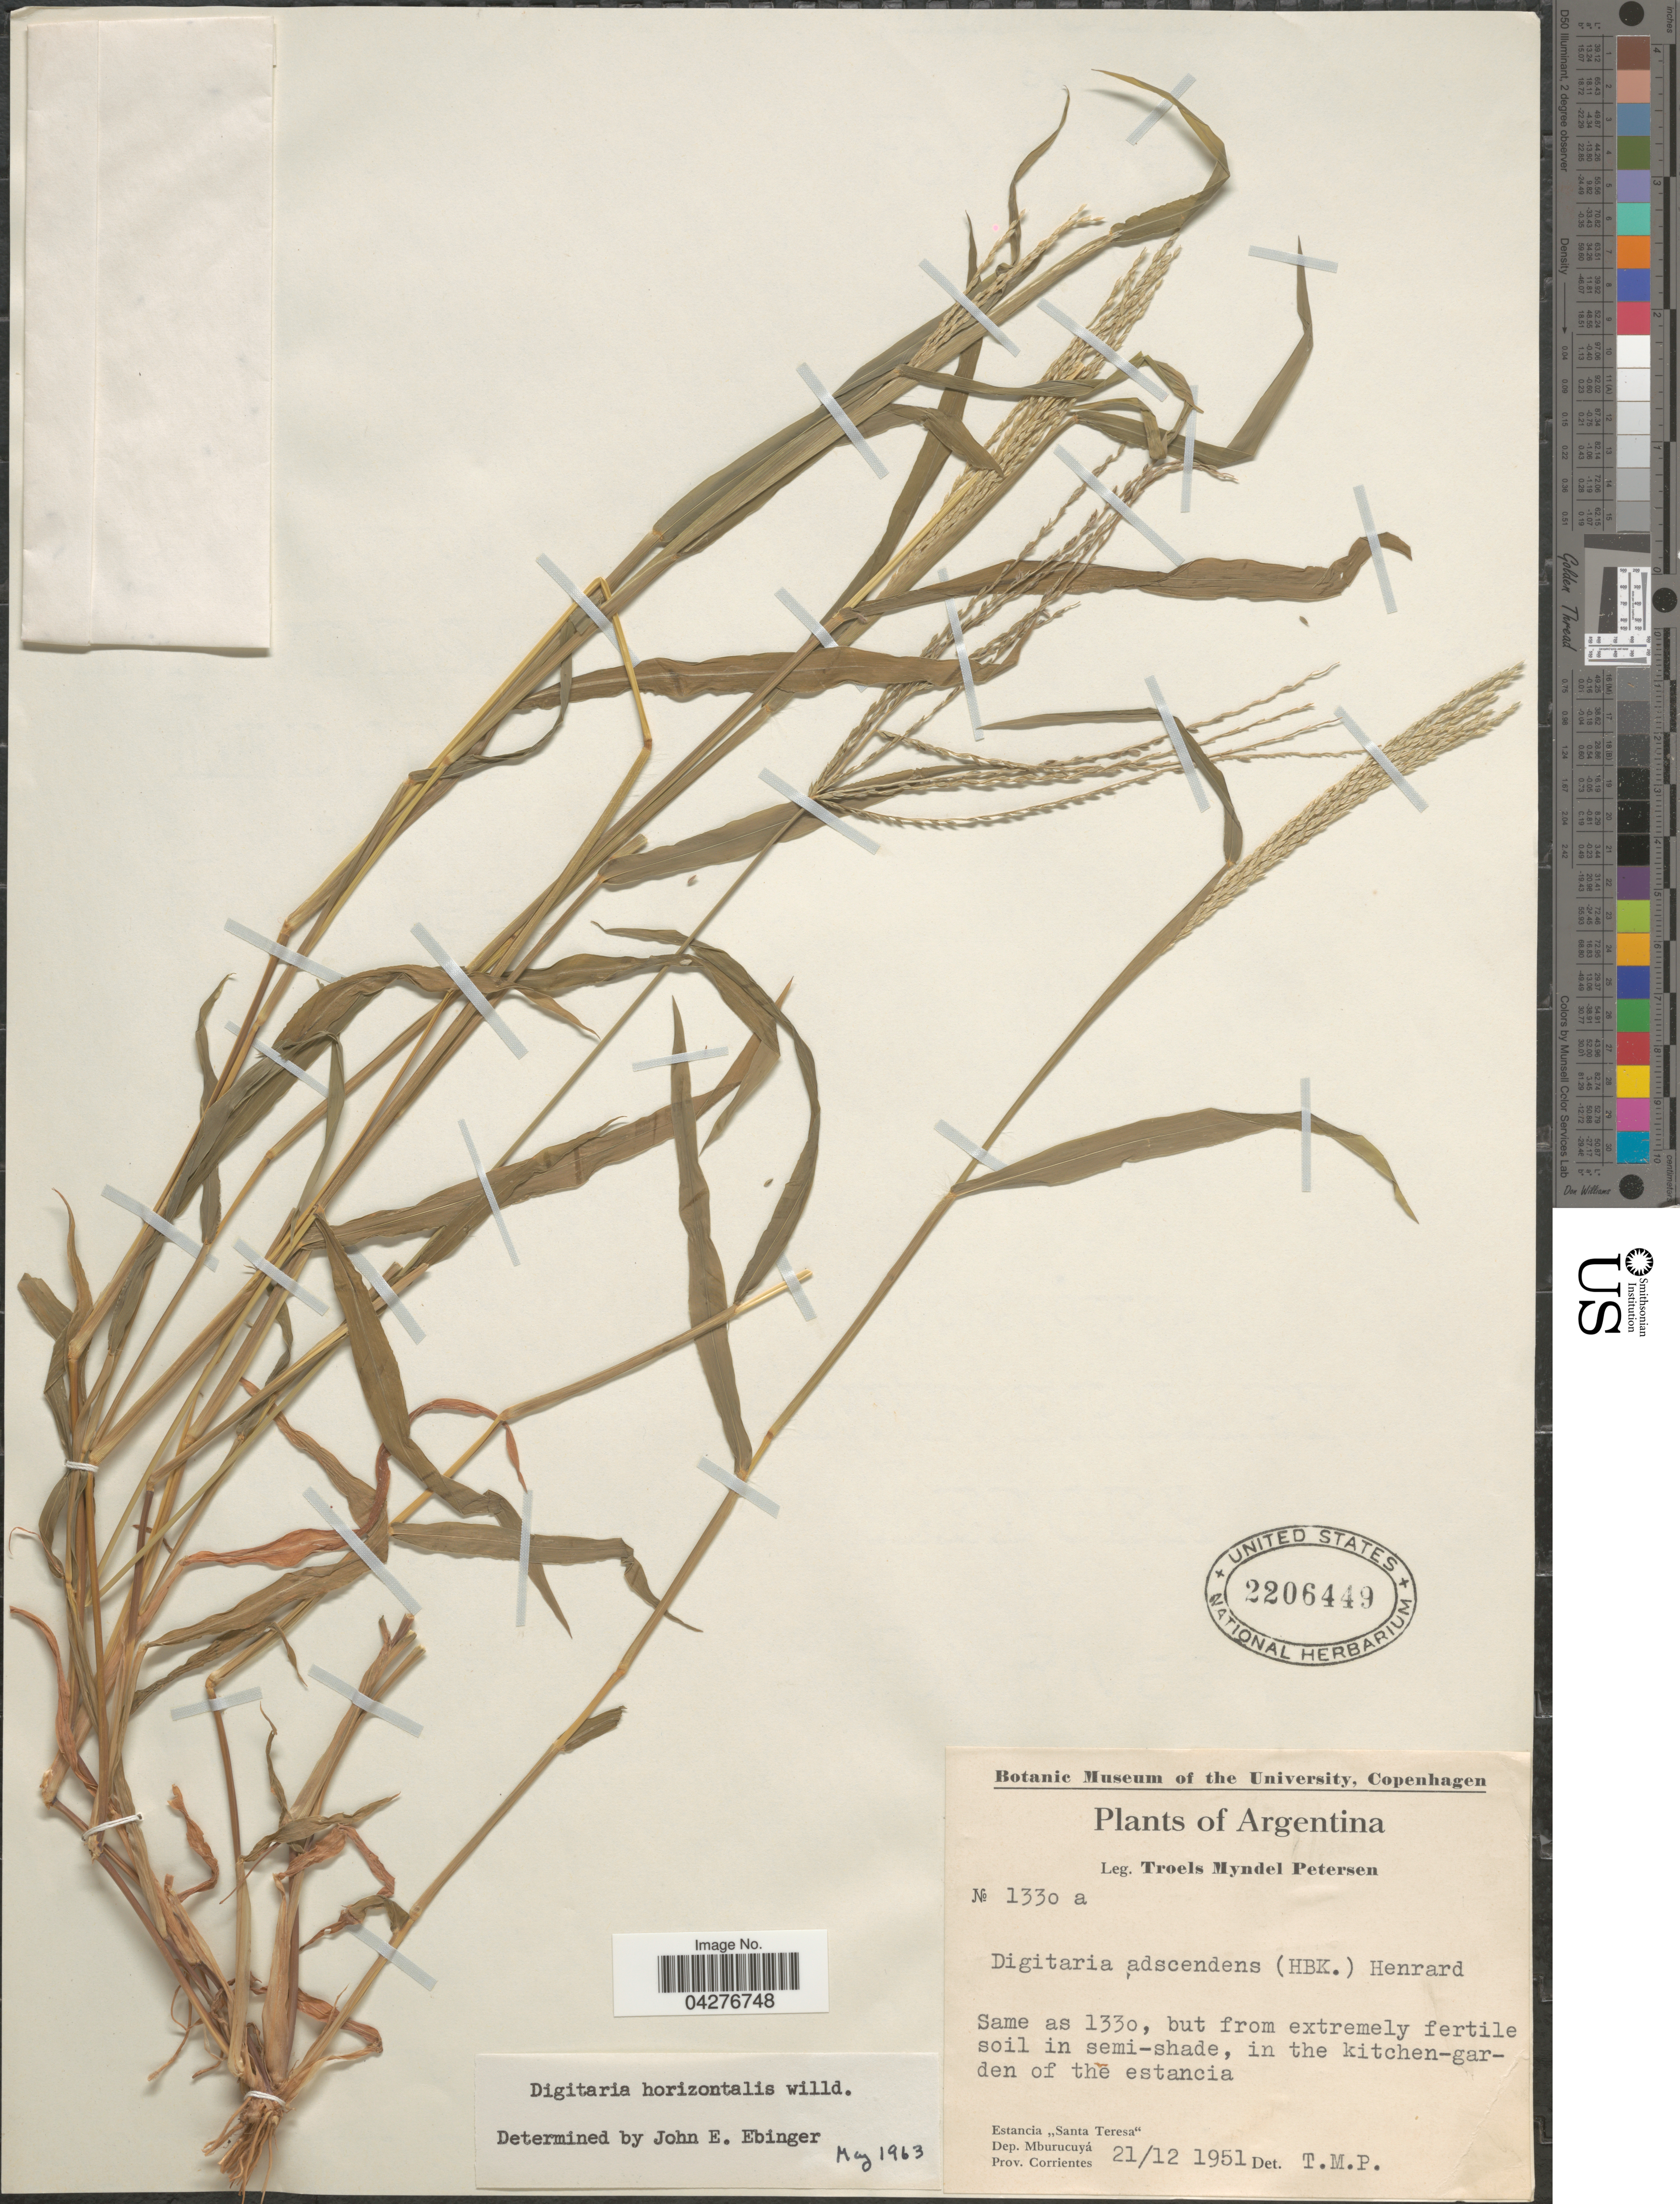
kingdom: Plantae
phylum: Tracheophyta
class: Liliopsida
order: Poales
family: Poaceae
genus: Digitaria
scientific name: Digitaria horizontalis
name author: Willd.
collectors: T. M. Petersen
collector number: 1330a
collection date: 1951-12-21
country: Argentina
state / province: Corrientes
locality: In the kitchen-garden of the estancia. Estancia "Santa Teresa". Dep. Mburucuyá.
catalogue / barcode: US 2206449